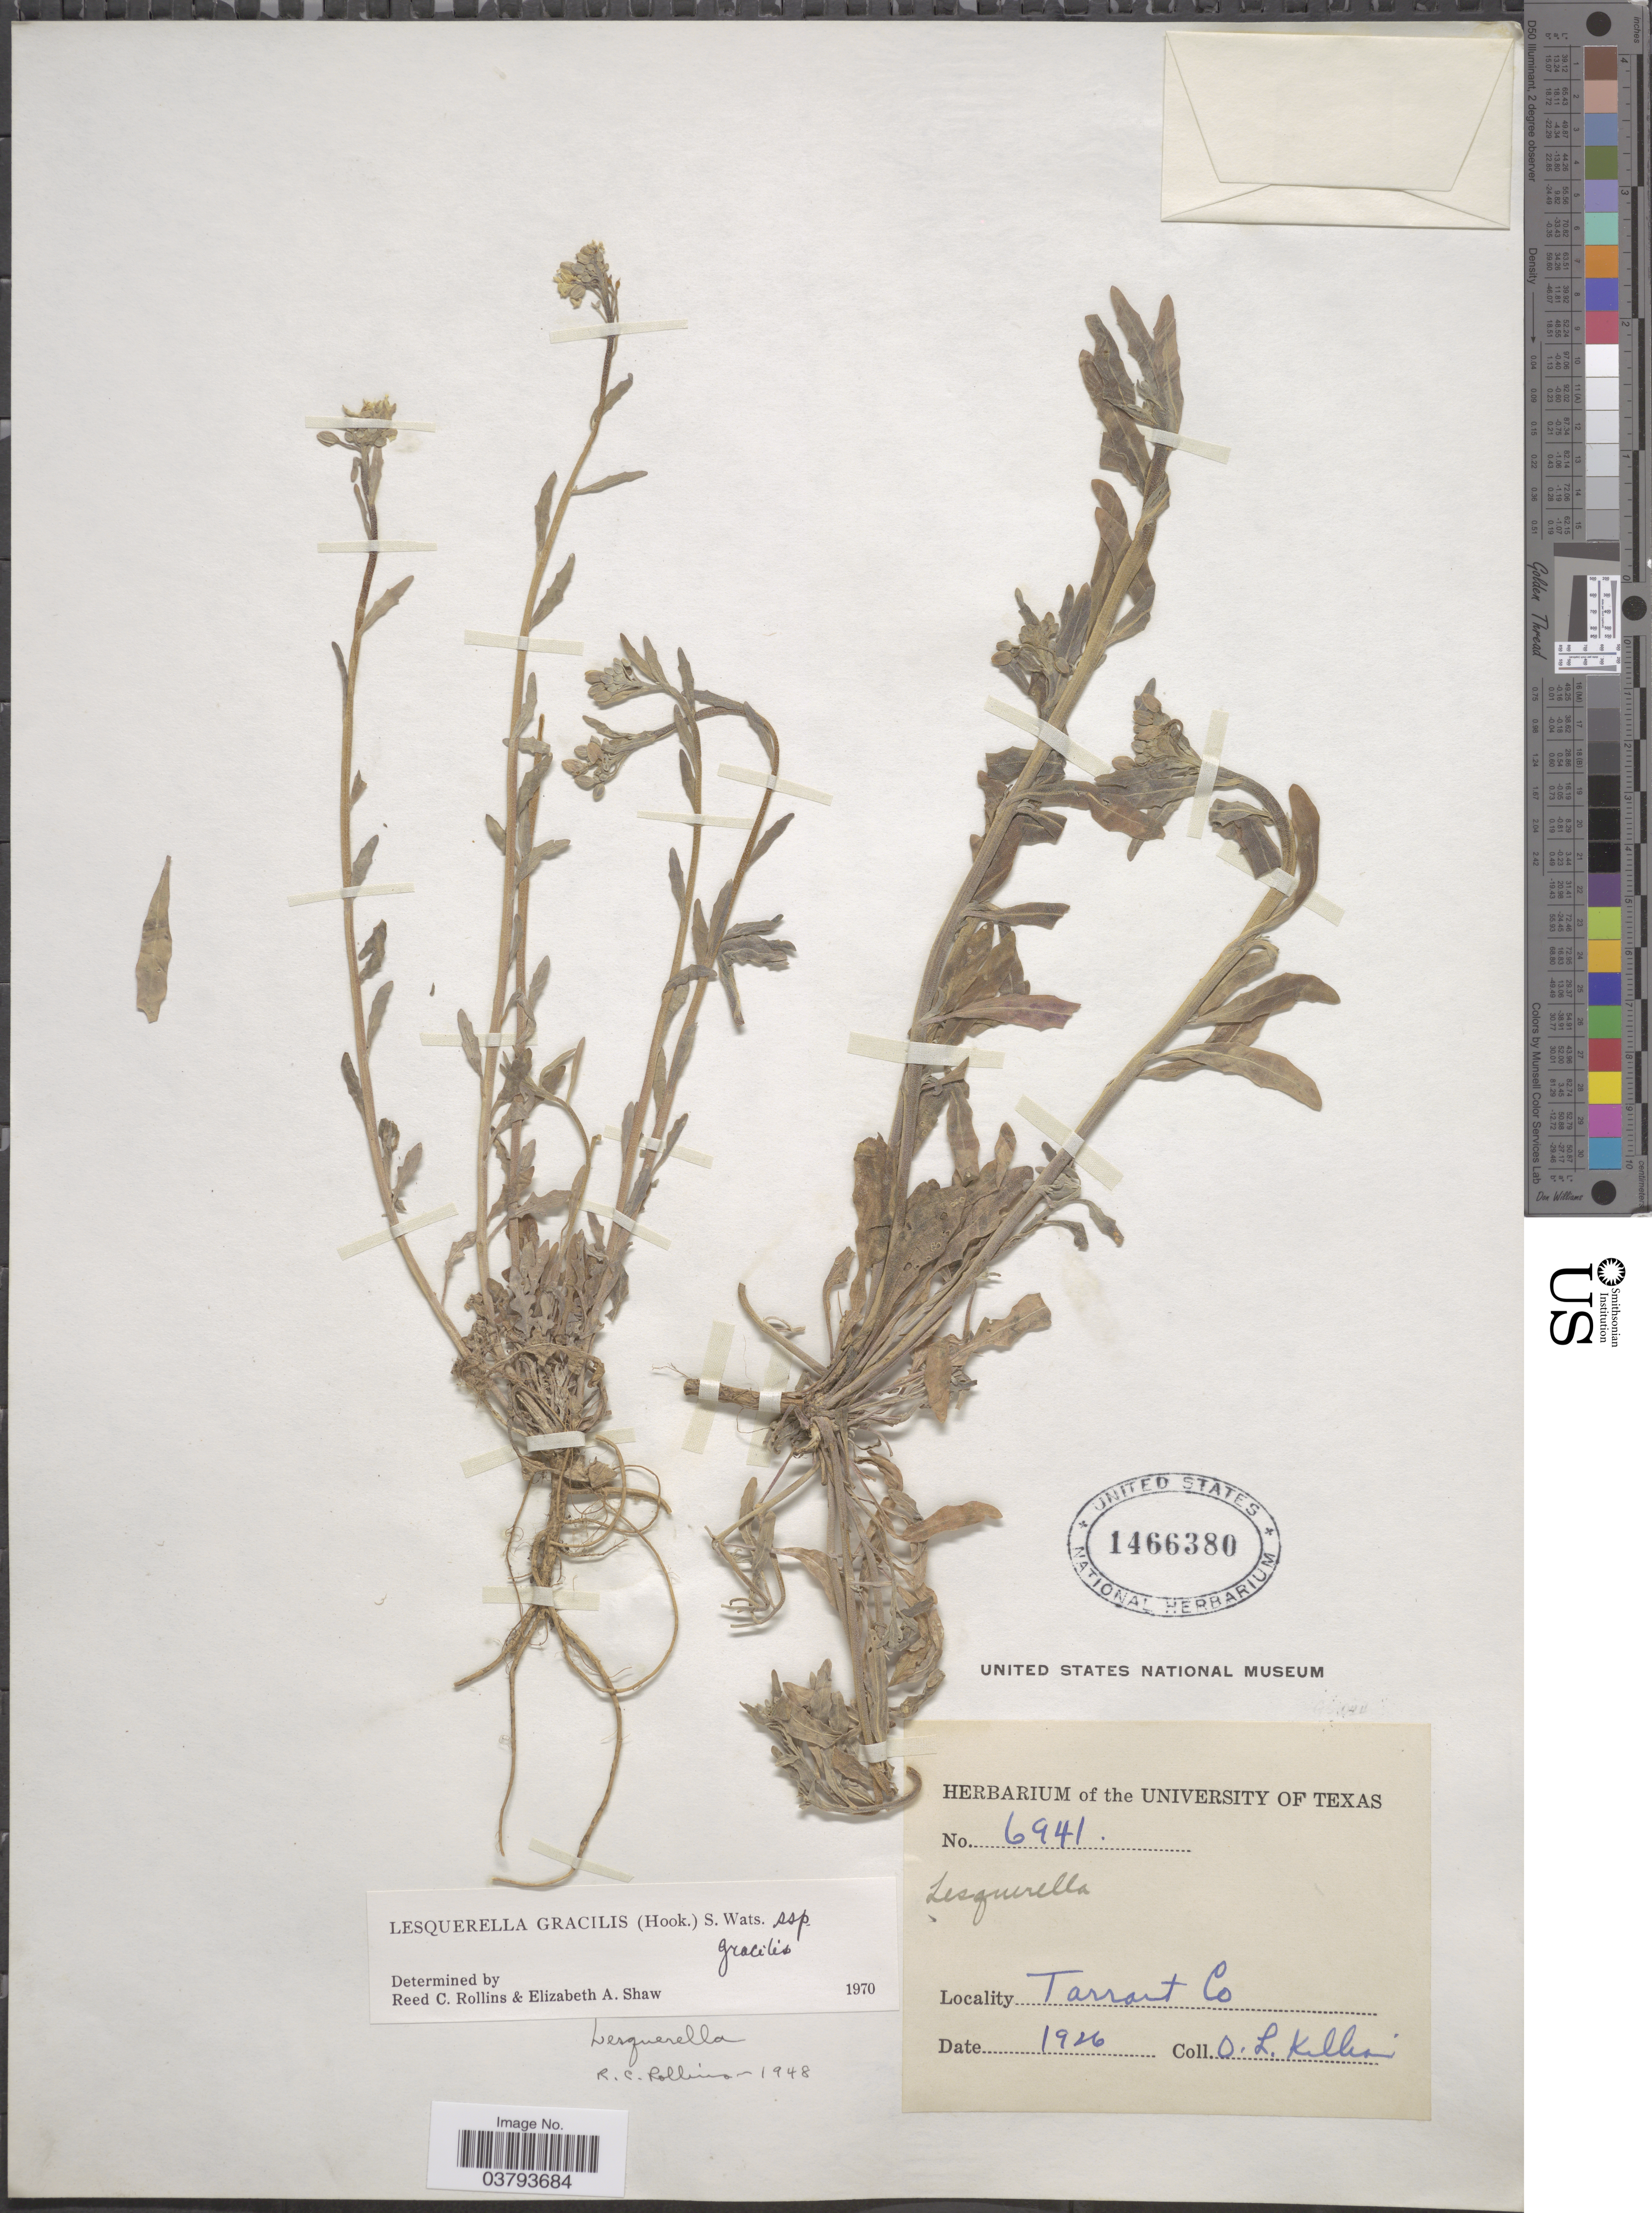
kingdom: Plantae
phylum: Tracheophyta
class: Magnoliopsida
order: Brassicales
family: Brassicaceae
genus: Lesquerella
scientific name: Lesquerella gracilis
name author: (Hook.) S. Watson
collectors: O. Killian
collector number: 6941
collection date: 1926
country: United States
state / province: Texas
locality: Tarrant Co.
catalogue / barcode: US 1466380